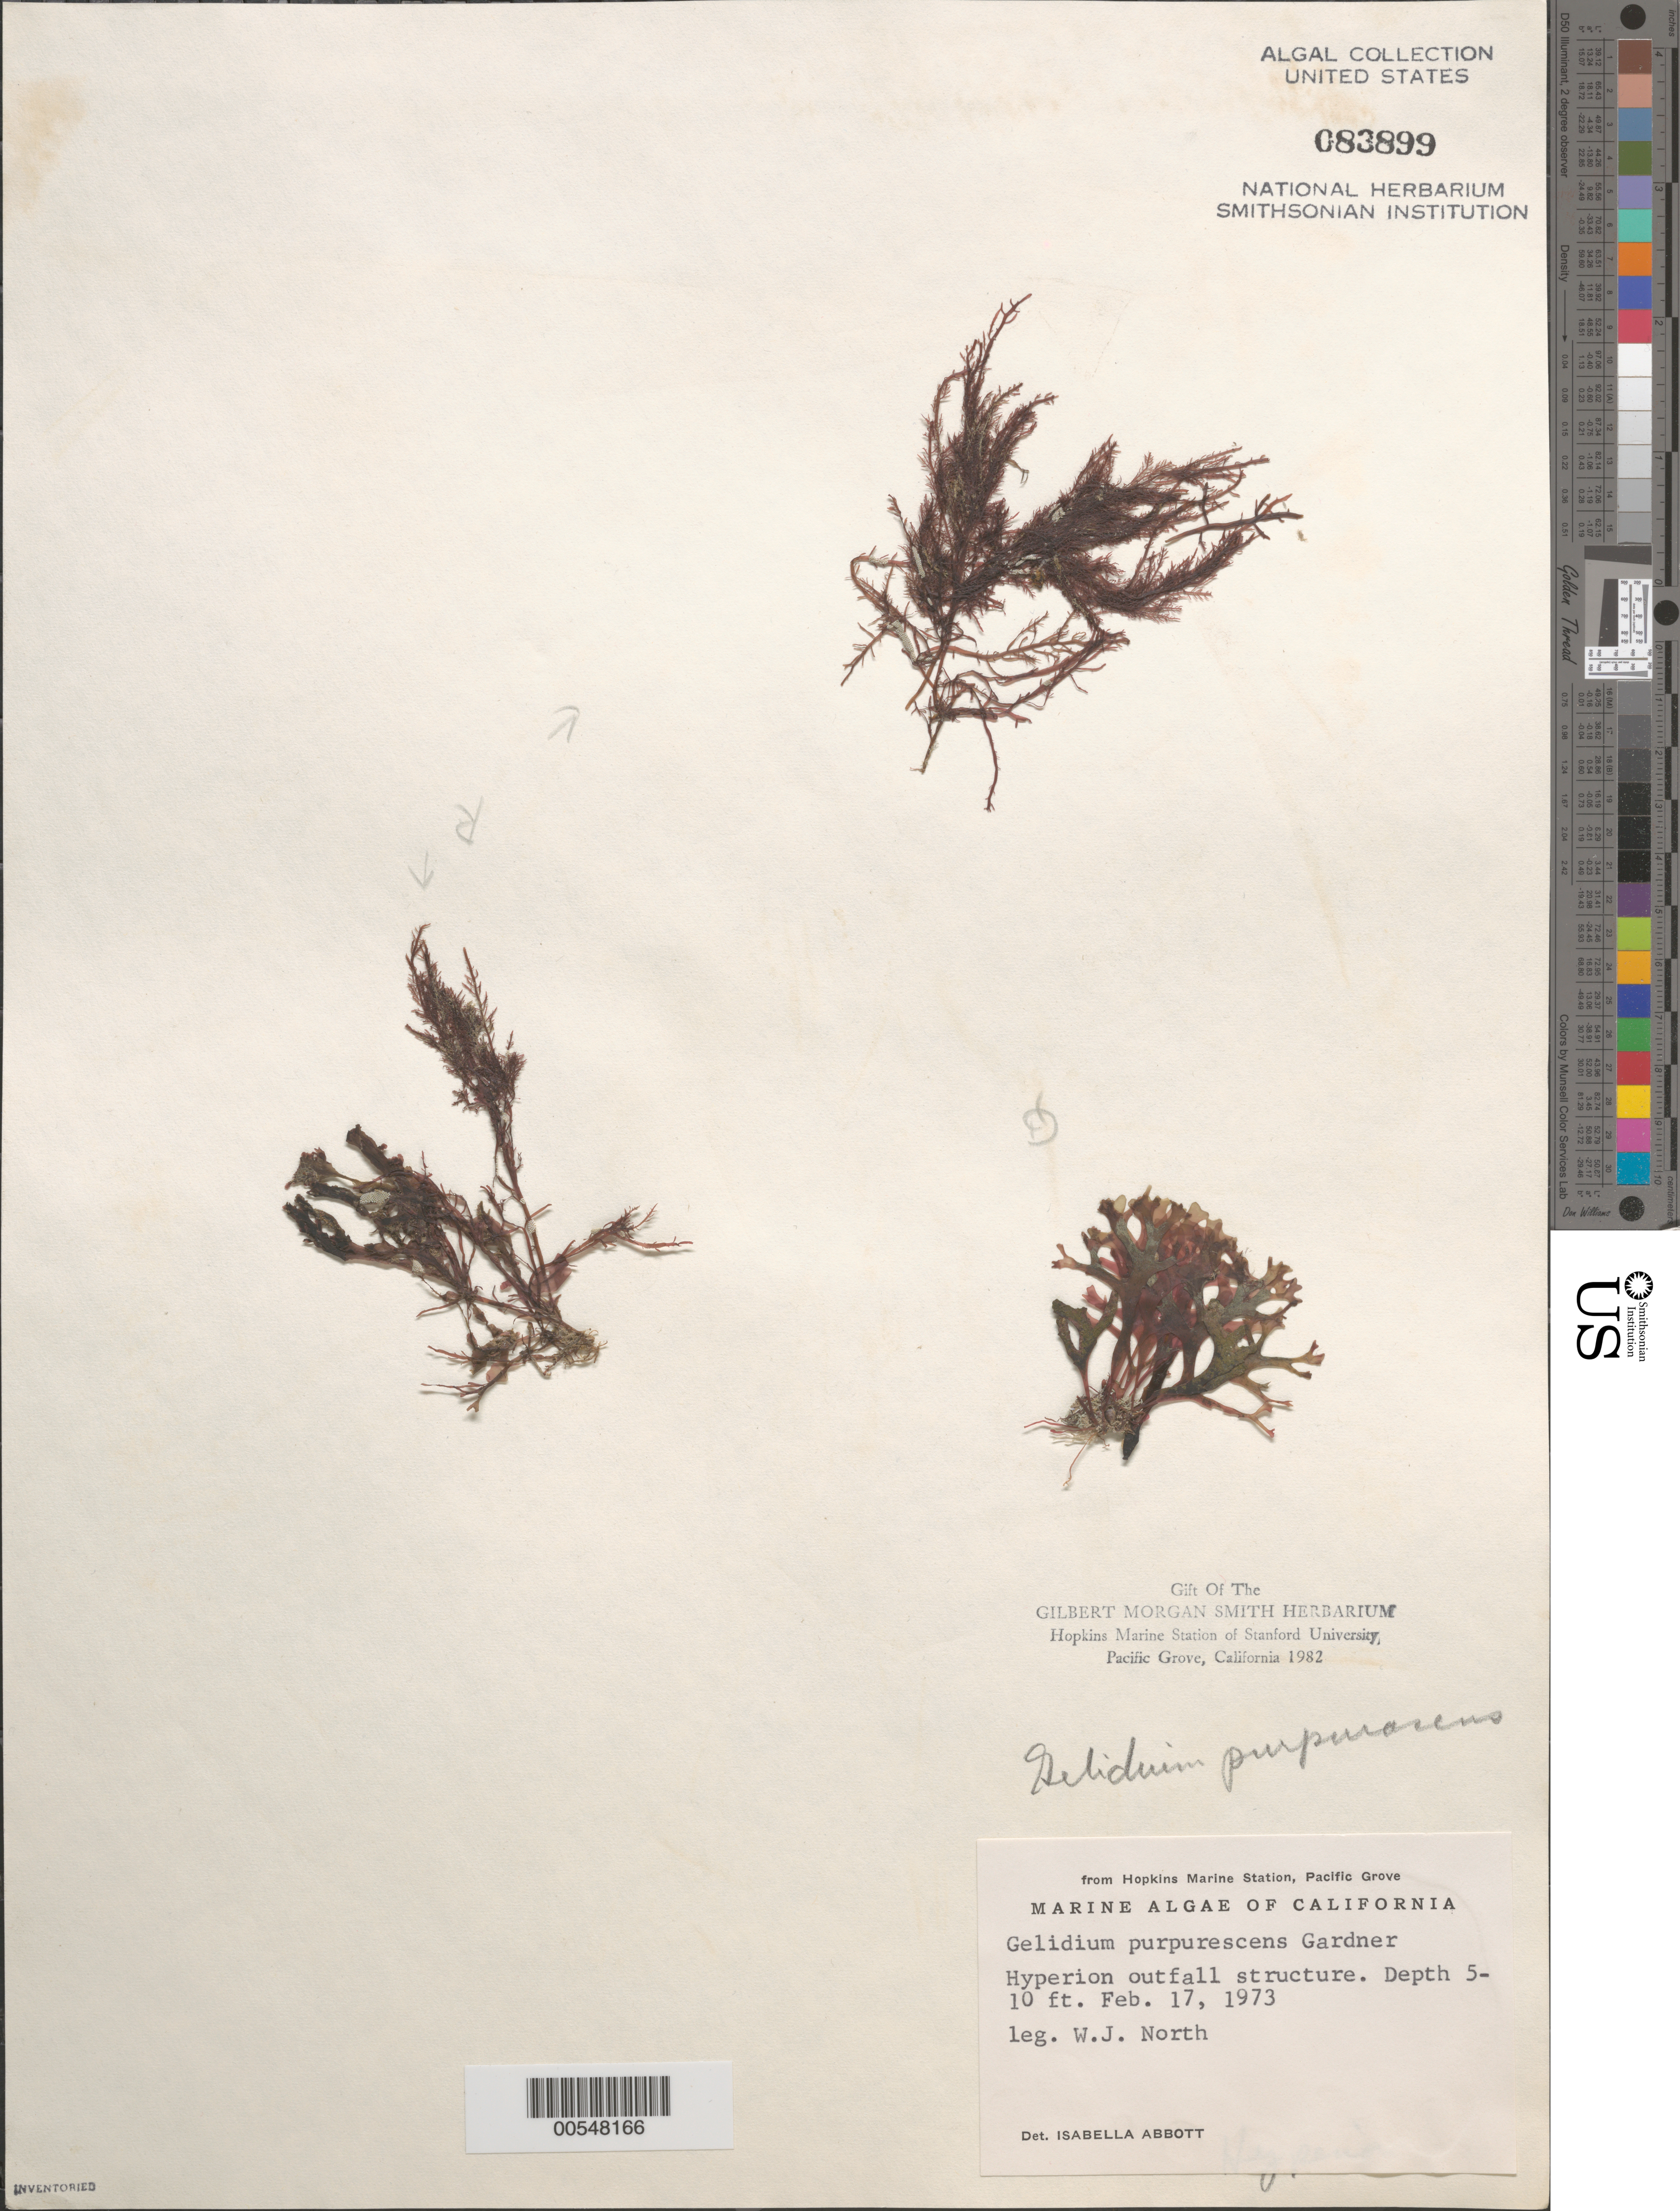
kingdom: Plantae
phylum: Rhodophyta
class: Florideophyceae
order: Gelidiales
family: Gelidiaceae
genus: Gelidium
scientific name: Gelidium purpurascens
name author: N.L. Gardner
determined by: Abbott, Isabella A.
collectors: W. North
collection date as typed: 17 Feb 1973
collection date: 1973-02-17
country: United States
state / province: California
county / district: Los Angeles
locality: Hyperion Outfall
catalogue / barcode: US 83899